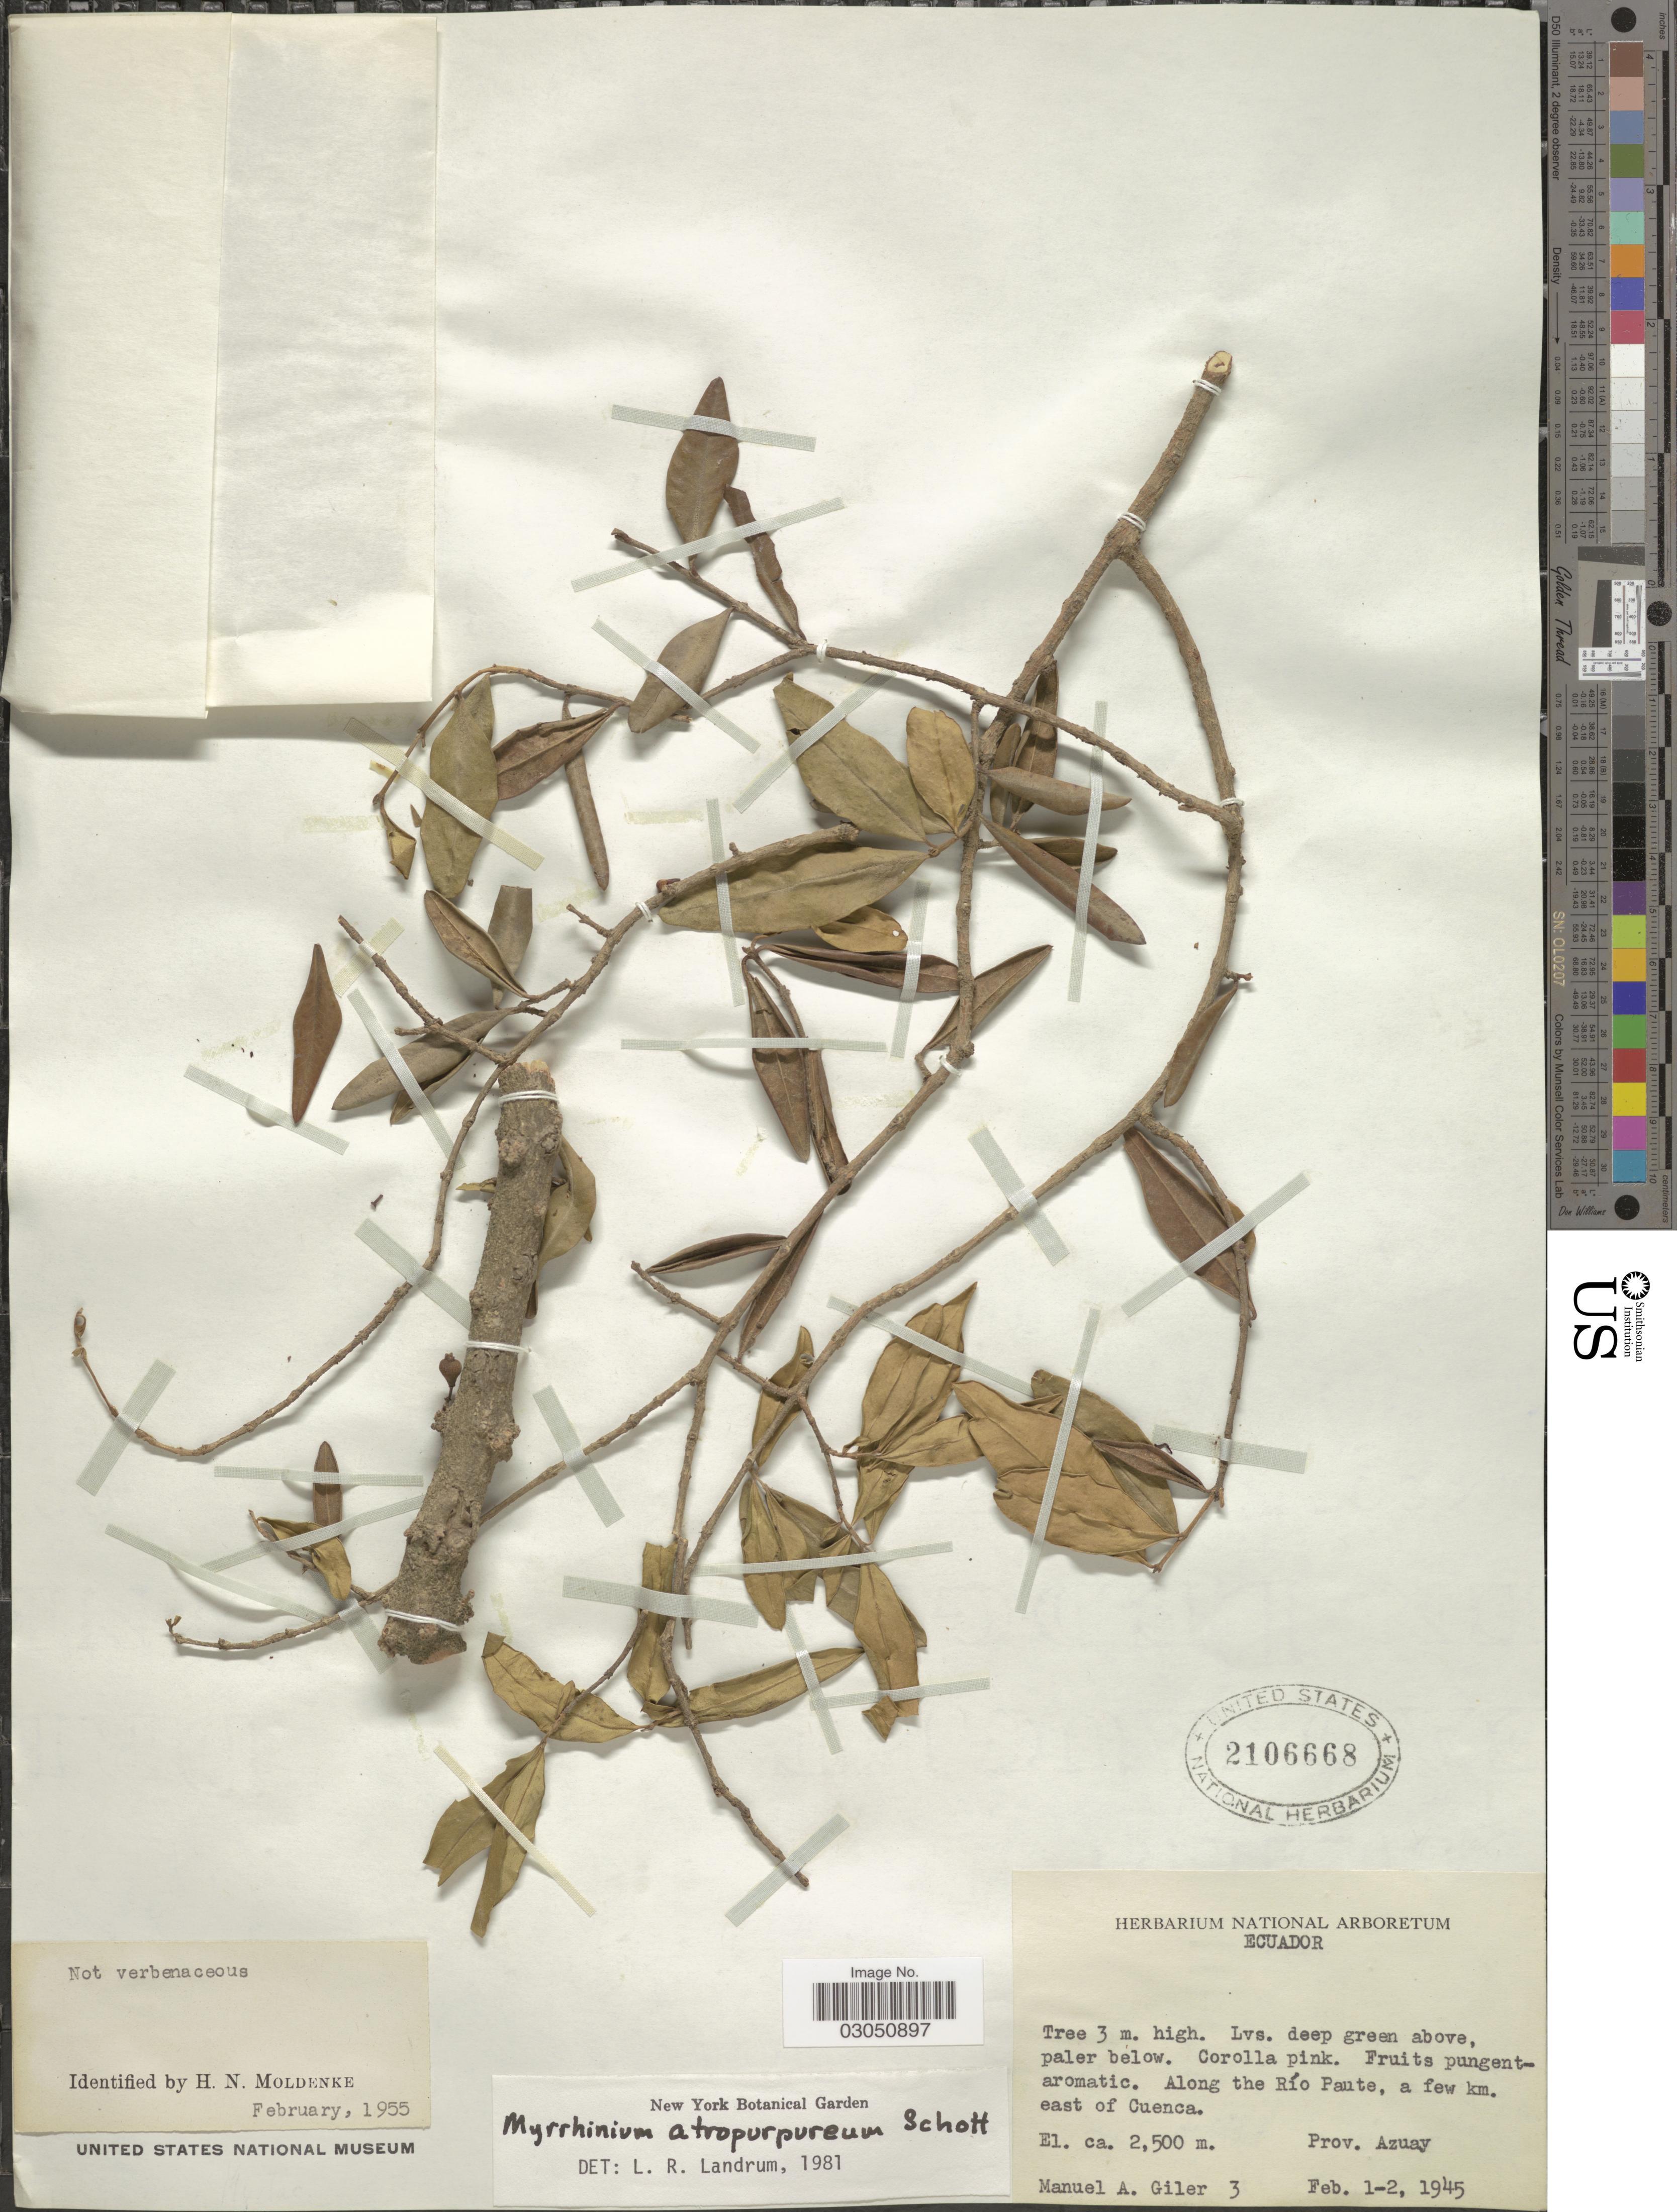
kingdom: Plantae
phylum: Tracheophyta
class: Magnoliopsida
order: Myrtales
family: Myrtaceae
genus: Myrrhinium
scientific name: Myrrhinium atropurpureum var. octandrum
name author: Benth.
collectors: M. Gíler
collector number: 3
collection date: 1945-02-01/1945-02-02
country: Ecuador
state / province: Azuay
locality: Along the Río Paute, a few km. east of Cuenca.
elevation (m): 2500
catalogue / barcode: US 2106668